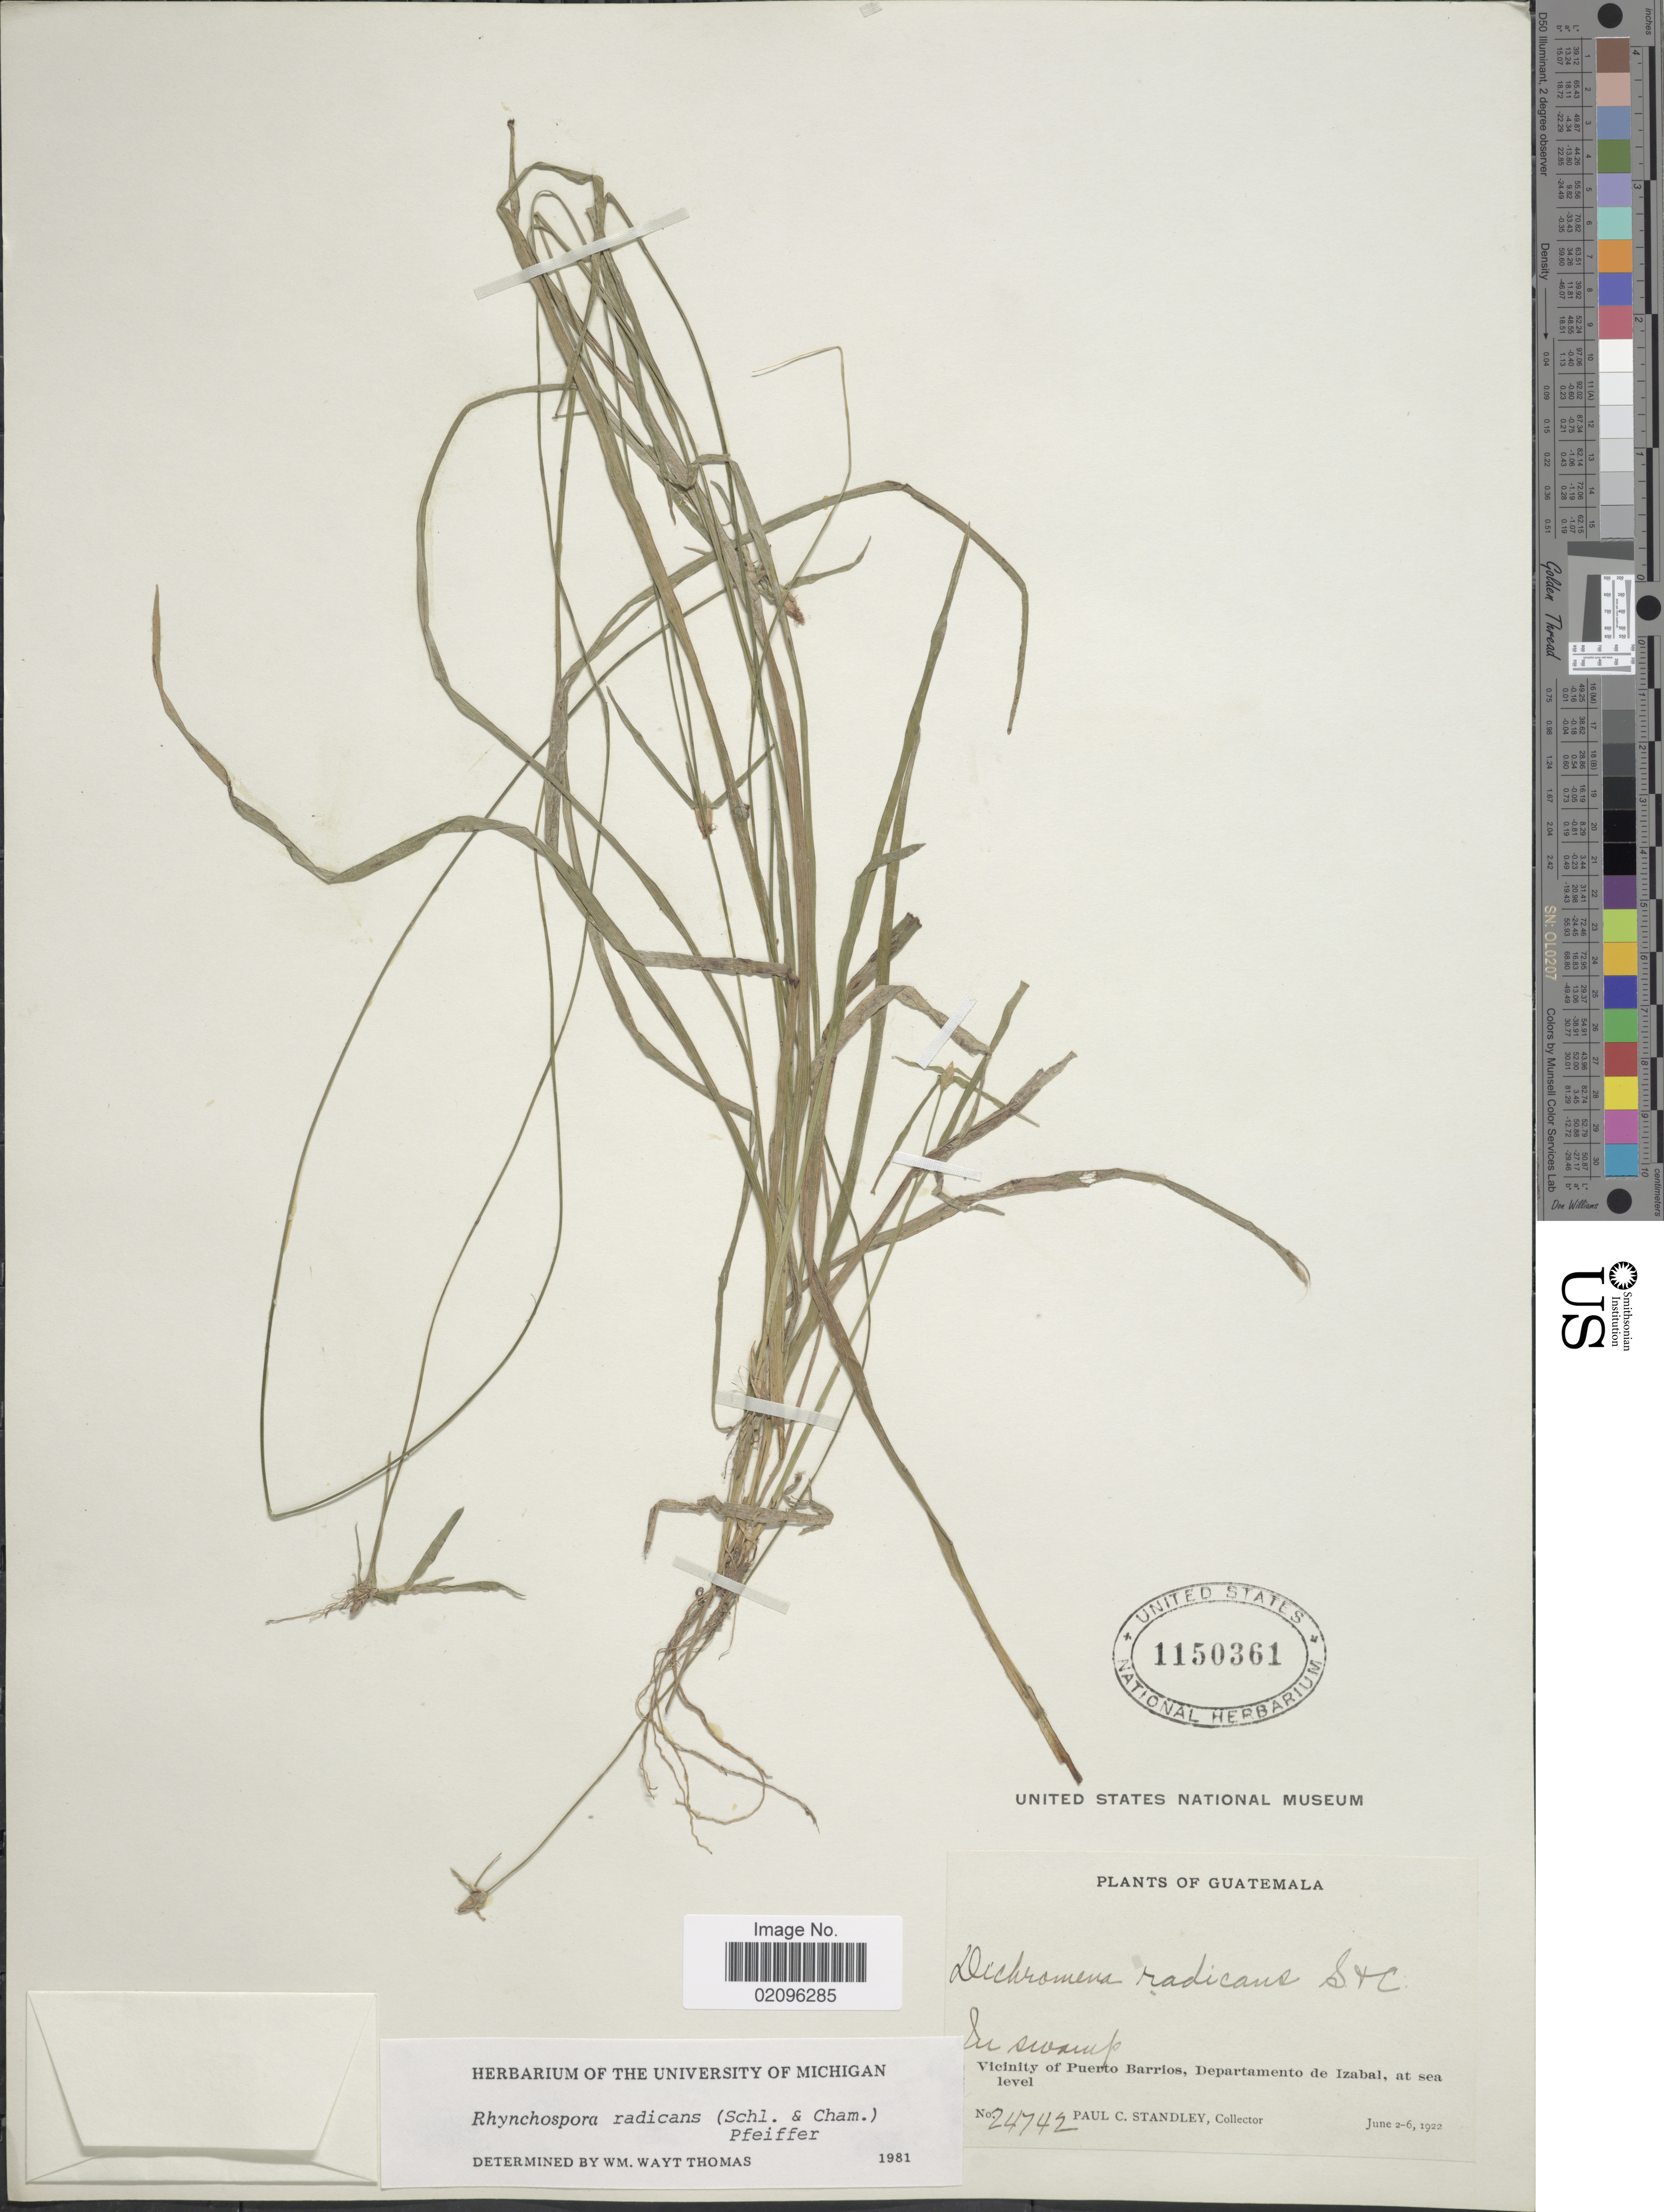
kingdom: Plantae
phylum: Tracheophyta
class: Liliopsida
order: Poales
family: Cyperaceae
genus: Rhynchospora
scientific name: Rhynchospora radicans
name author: (Schltdl. & Cham.) H. Pfeiff.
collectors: P. C. Standley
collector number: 24742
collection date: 1922-06-02/1922-06-06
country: Guatemala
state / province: Izabal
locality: Guatemala. In swamp, Vicinity of Puerto Barrios, Departamento de Izabal.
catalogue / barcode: US 1150361